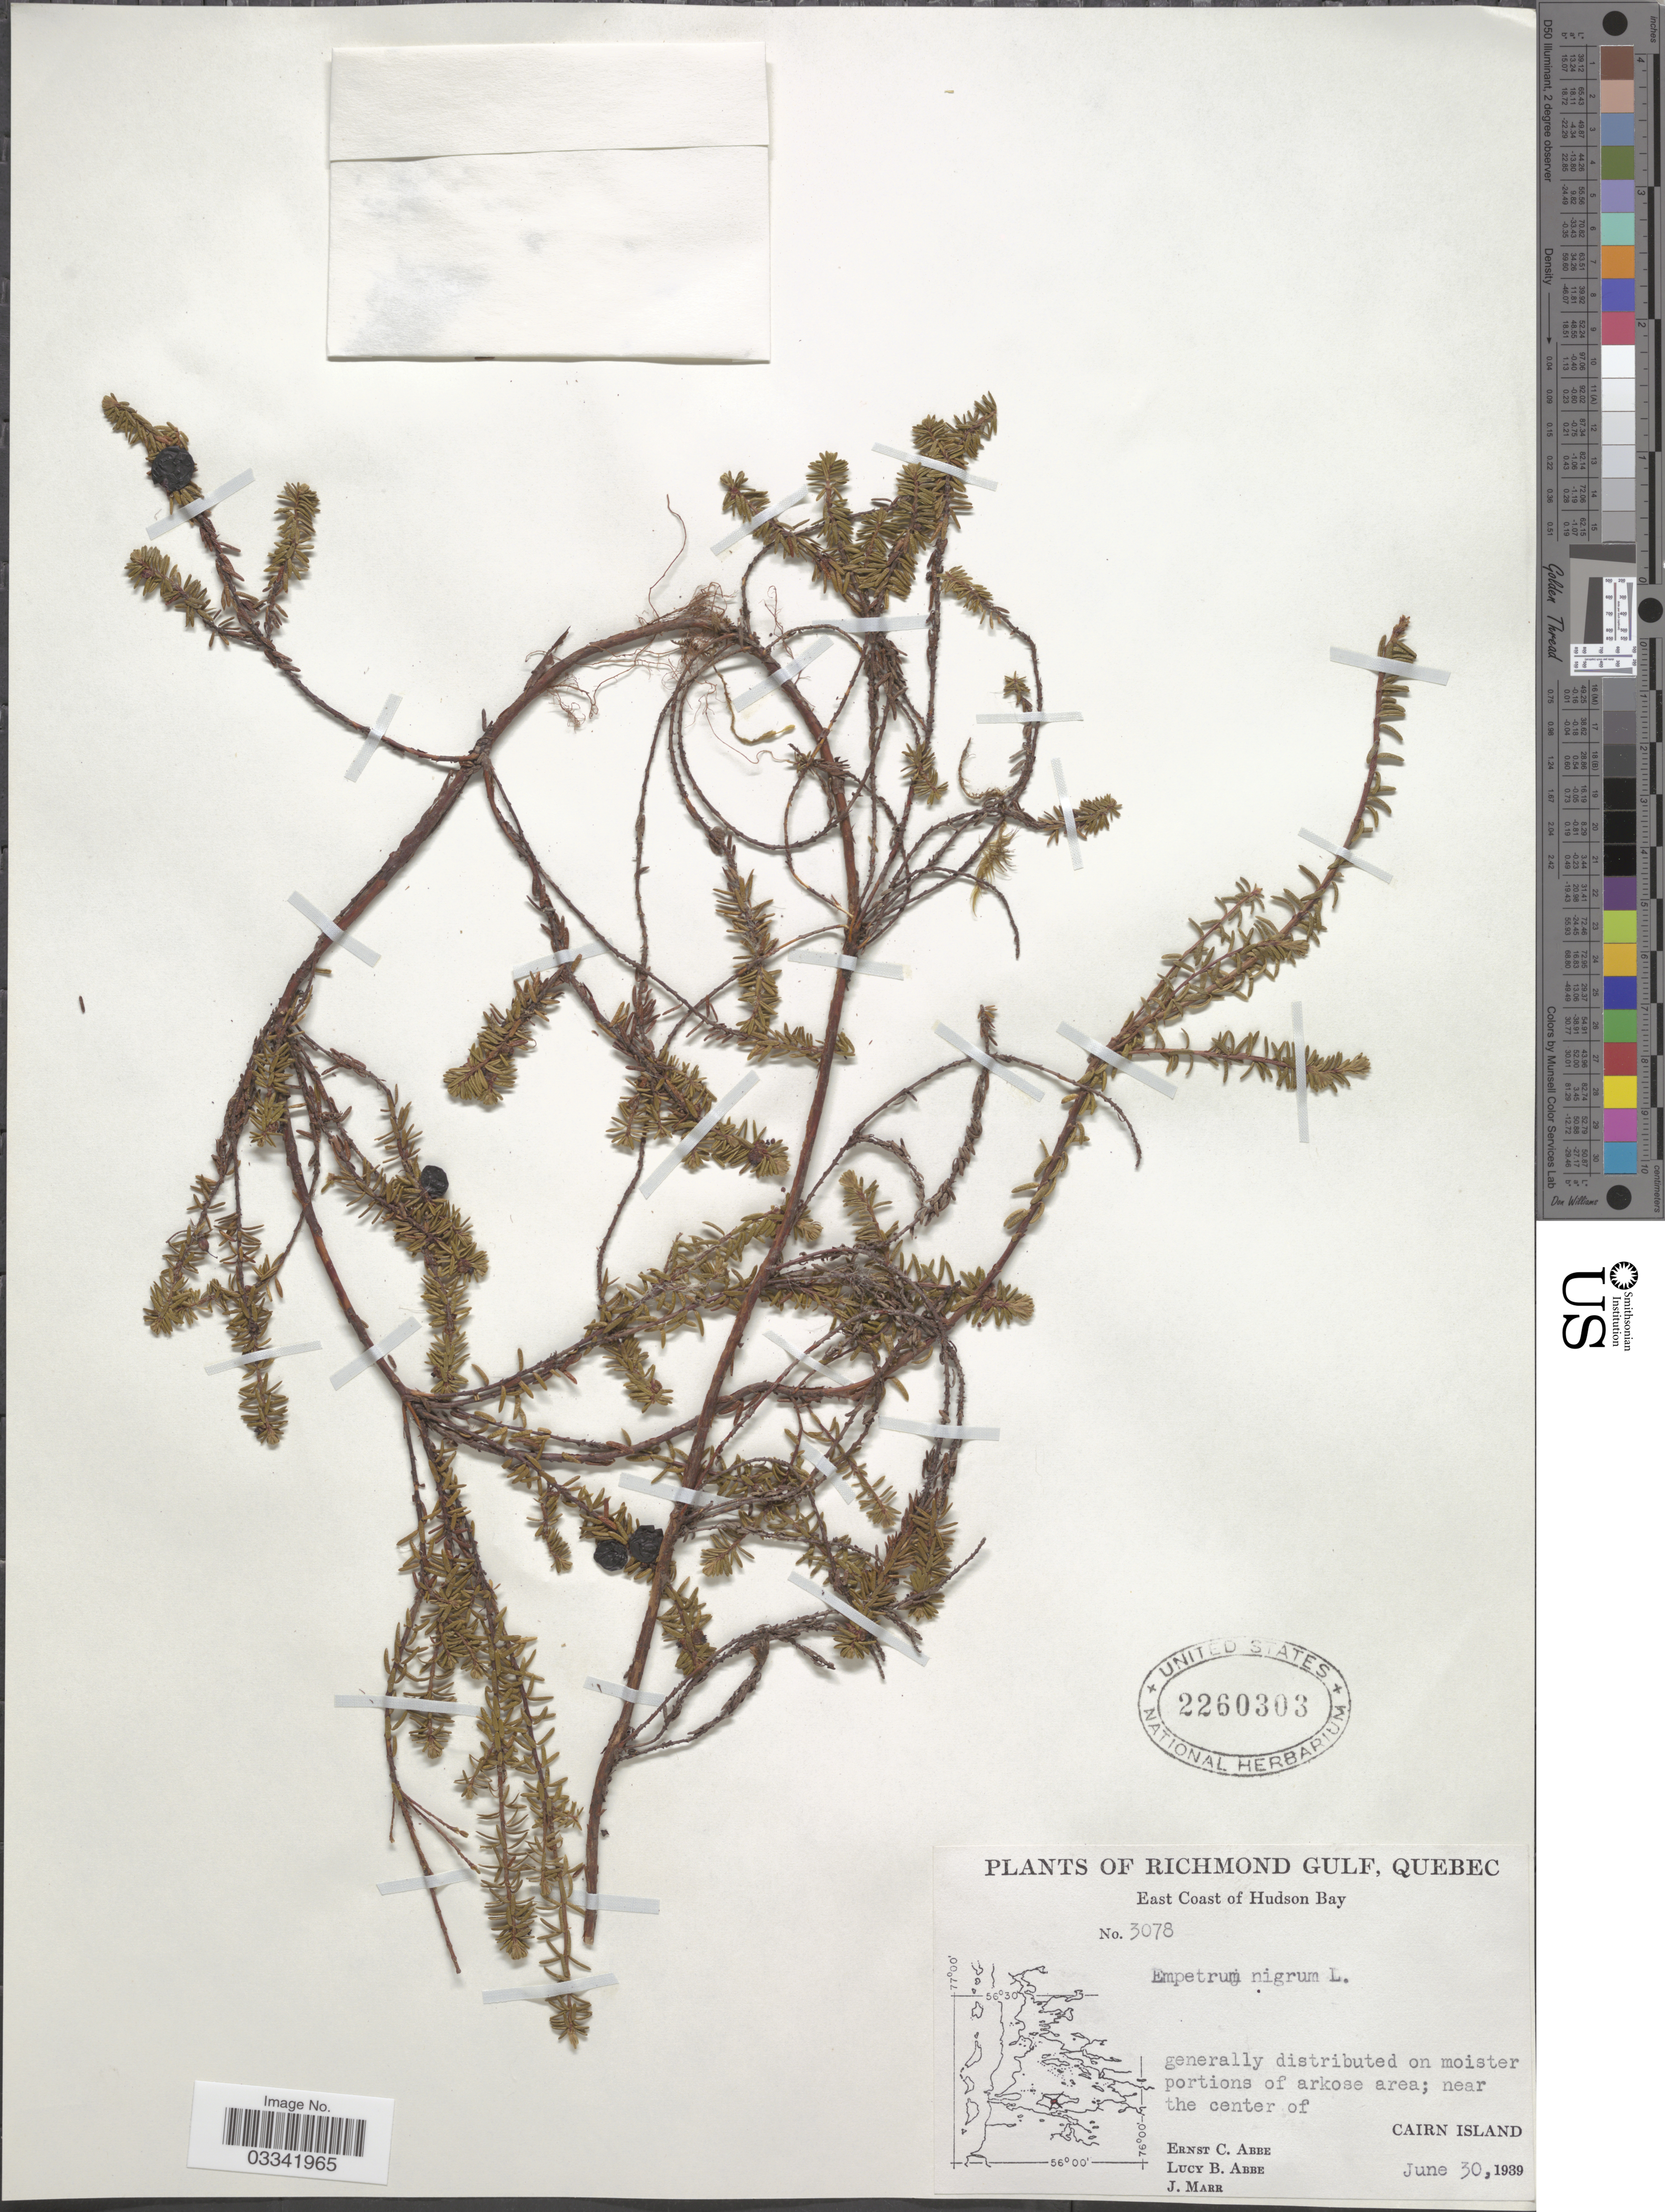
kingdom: Plantae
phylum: Tracheophyta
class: Magnoliopsida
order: Ericales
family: Ericaceae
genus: Empetrum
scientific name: Empetrum nigrum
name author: L.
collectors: E. C. Abbe, L. B. Abbe & J. Marr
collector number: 3078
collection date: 1939-06-30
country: Canada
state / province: Quebec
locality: Richmond Gulf, East Coast of Hudson Bay, near the center of Cairn Island.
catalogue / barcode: US 2260303